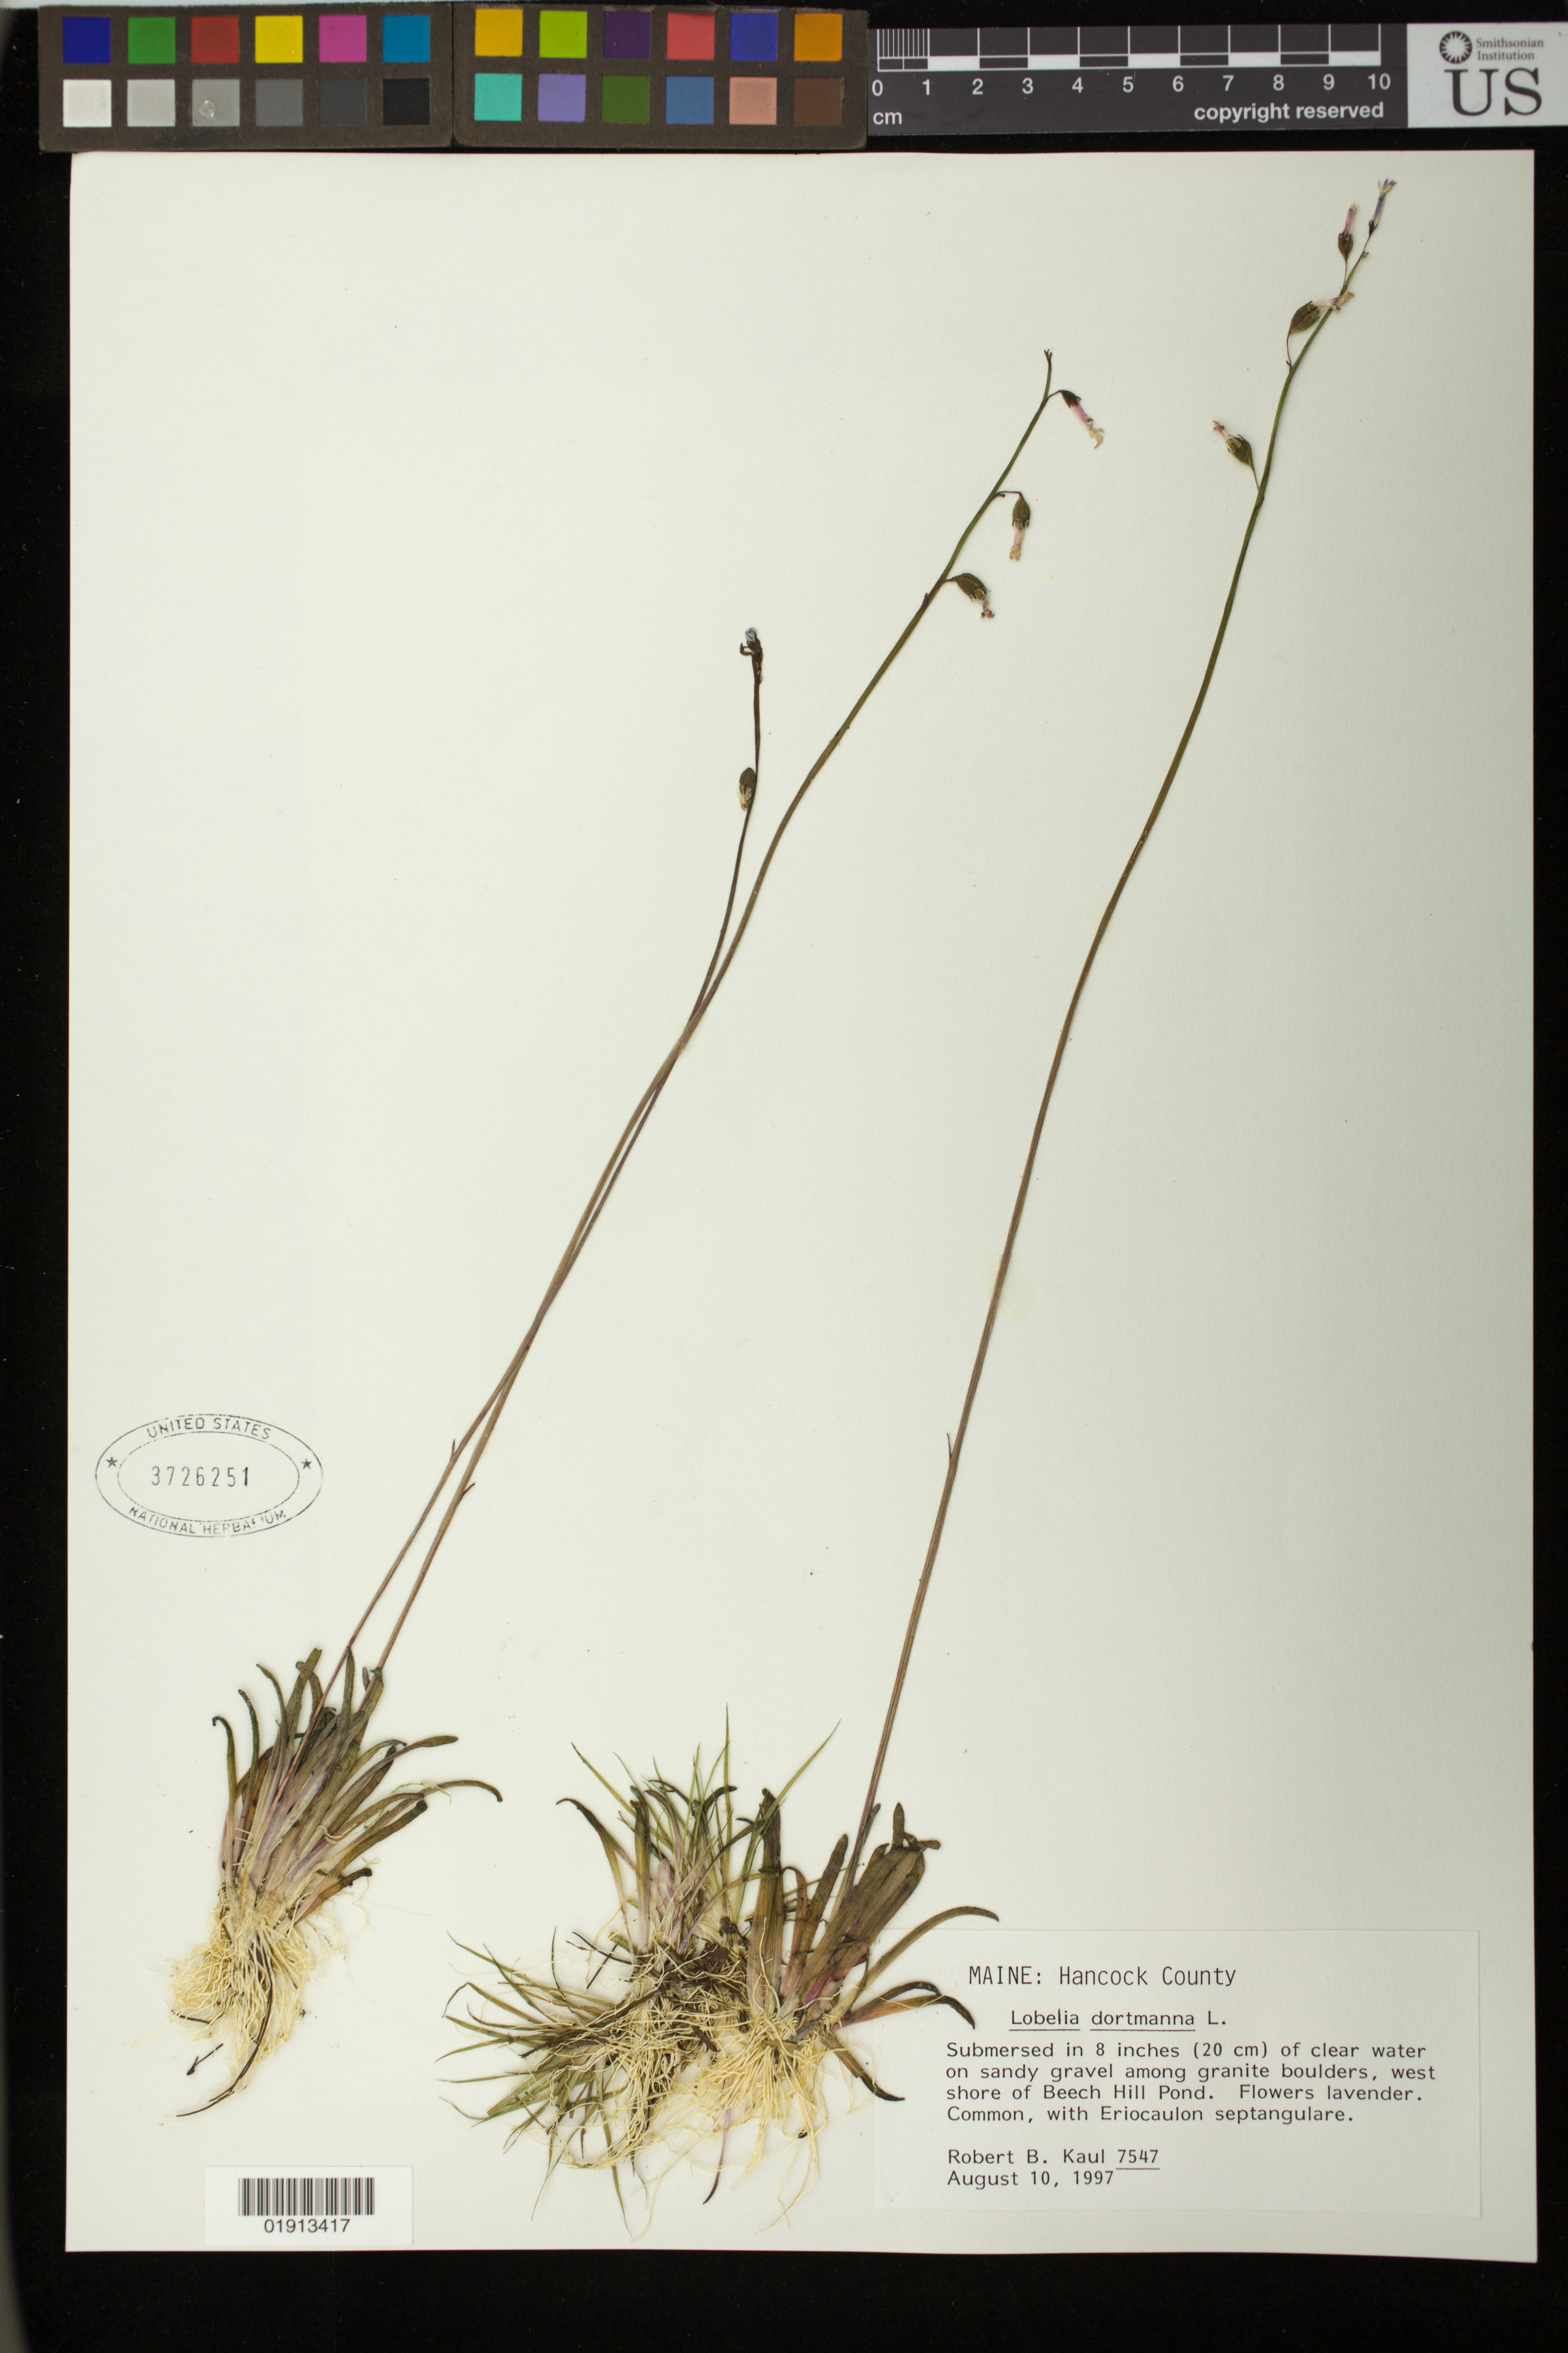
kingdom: Plantae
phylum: Tracheophyta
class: Magnoliopsida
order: Asterales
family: Campanulaceae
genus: Lobelia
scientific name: Lobelia dortmanna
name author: L.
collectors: R. Kaul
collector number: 7547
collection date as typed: August 10, 1997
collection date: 1997-08-10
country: United States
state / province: Maine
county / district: Hancock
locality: West shore of Beech Hill Pond.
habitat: Submersed in 8 inches of clear water on sandy gravel among granite boulders.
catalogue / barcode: US 3726251